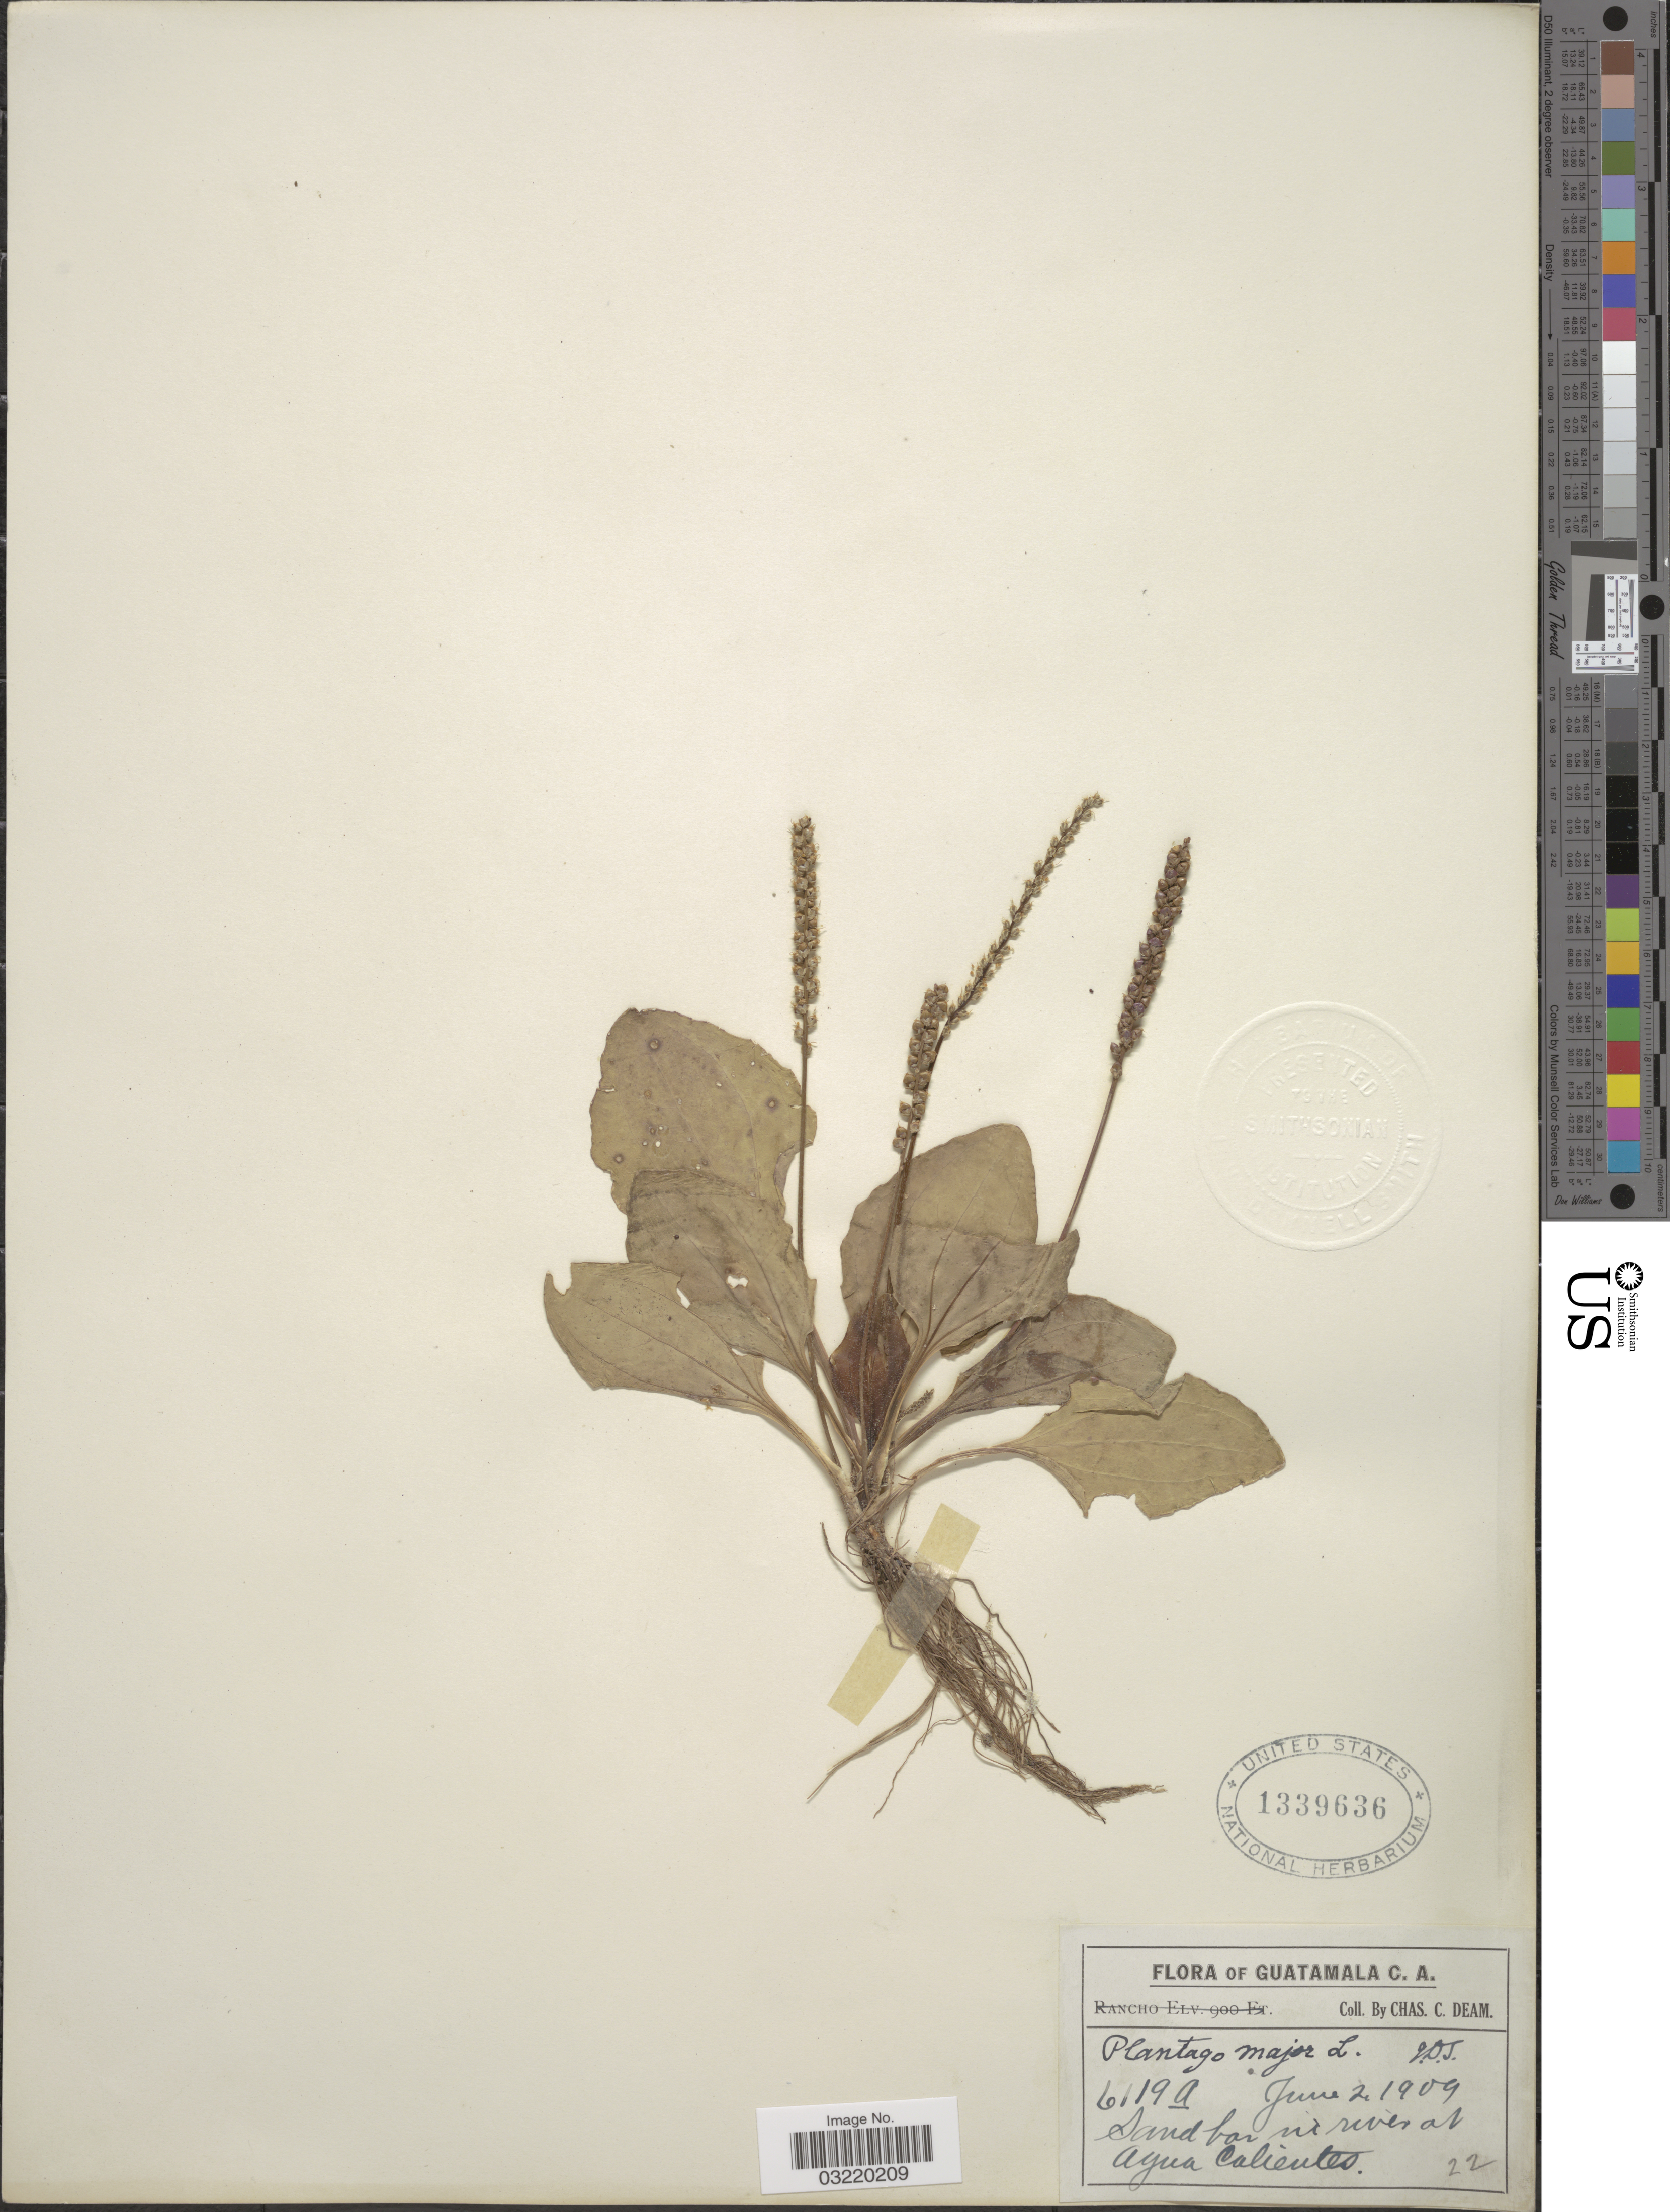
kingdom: Plantae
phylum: Tracheophyta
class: Magnoliopsida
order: Lamiales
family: Plantaginaceae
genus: Plantago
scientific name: Plantago major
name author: L.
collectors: C. C. Deam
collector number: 6119a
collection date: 1909-06-02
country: Guatemala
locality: River ad Agua Calientes.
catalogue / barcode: US 1339636